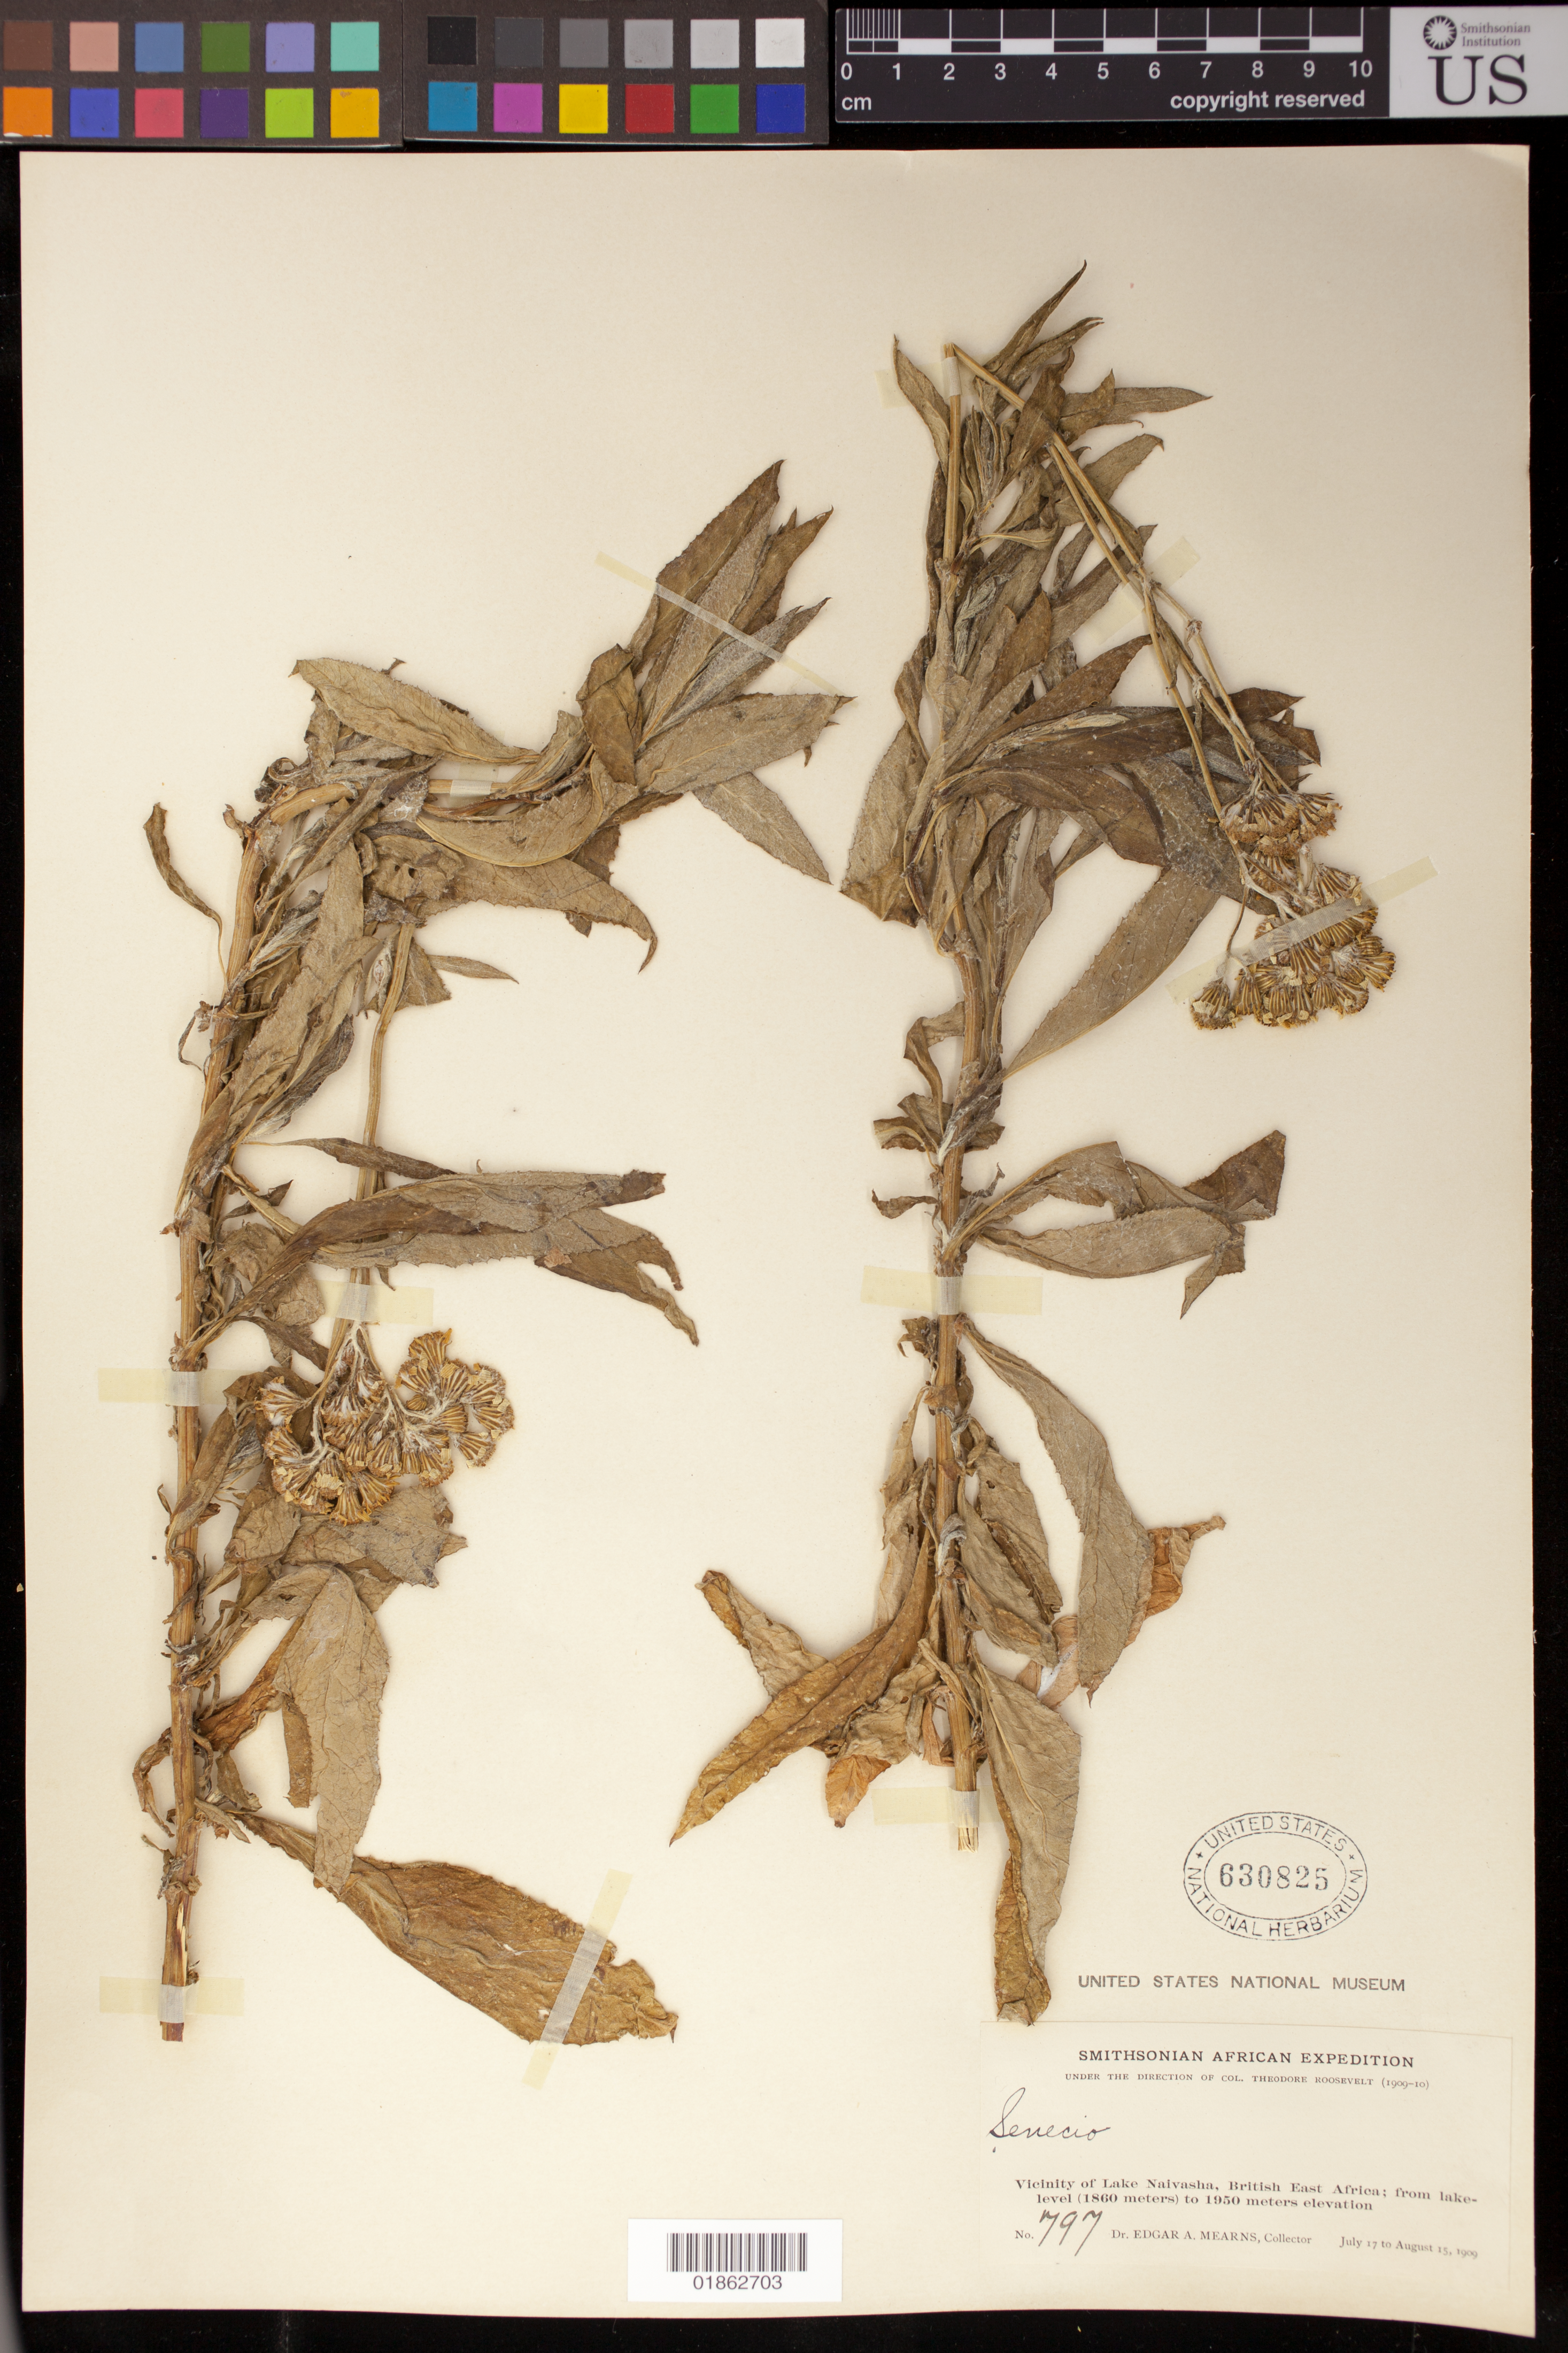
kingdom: Plantae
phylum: Tracheophyta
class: Magnoliopsida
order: Asterales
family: Asteraceae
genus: Senecio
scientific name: Senecio sp.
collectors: E. A. Mearns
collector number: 797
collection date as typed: July 17 to August 15, 1909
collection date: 1909-07-17/1909-08-15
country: Kenya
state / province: Nakuru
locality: Vicinity of Lake Naivasha, British East Africa.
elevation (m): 1860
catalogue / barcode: US 630825